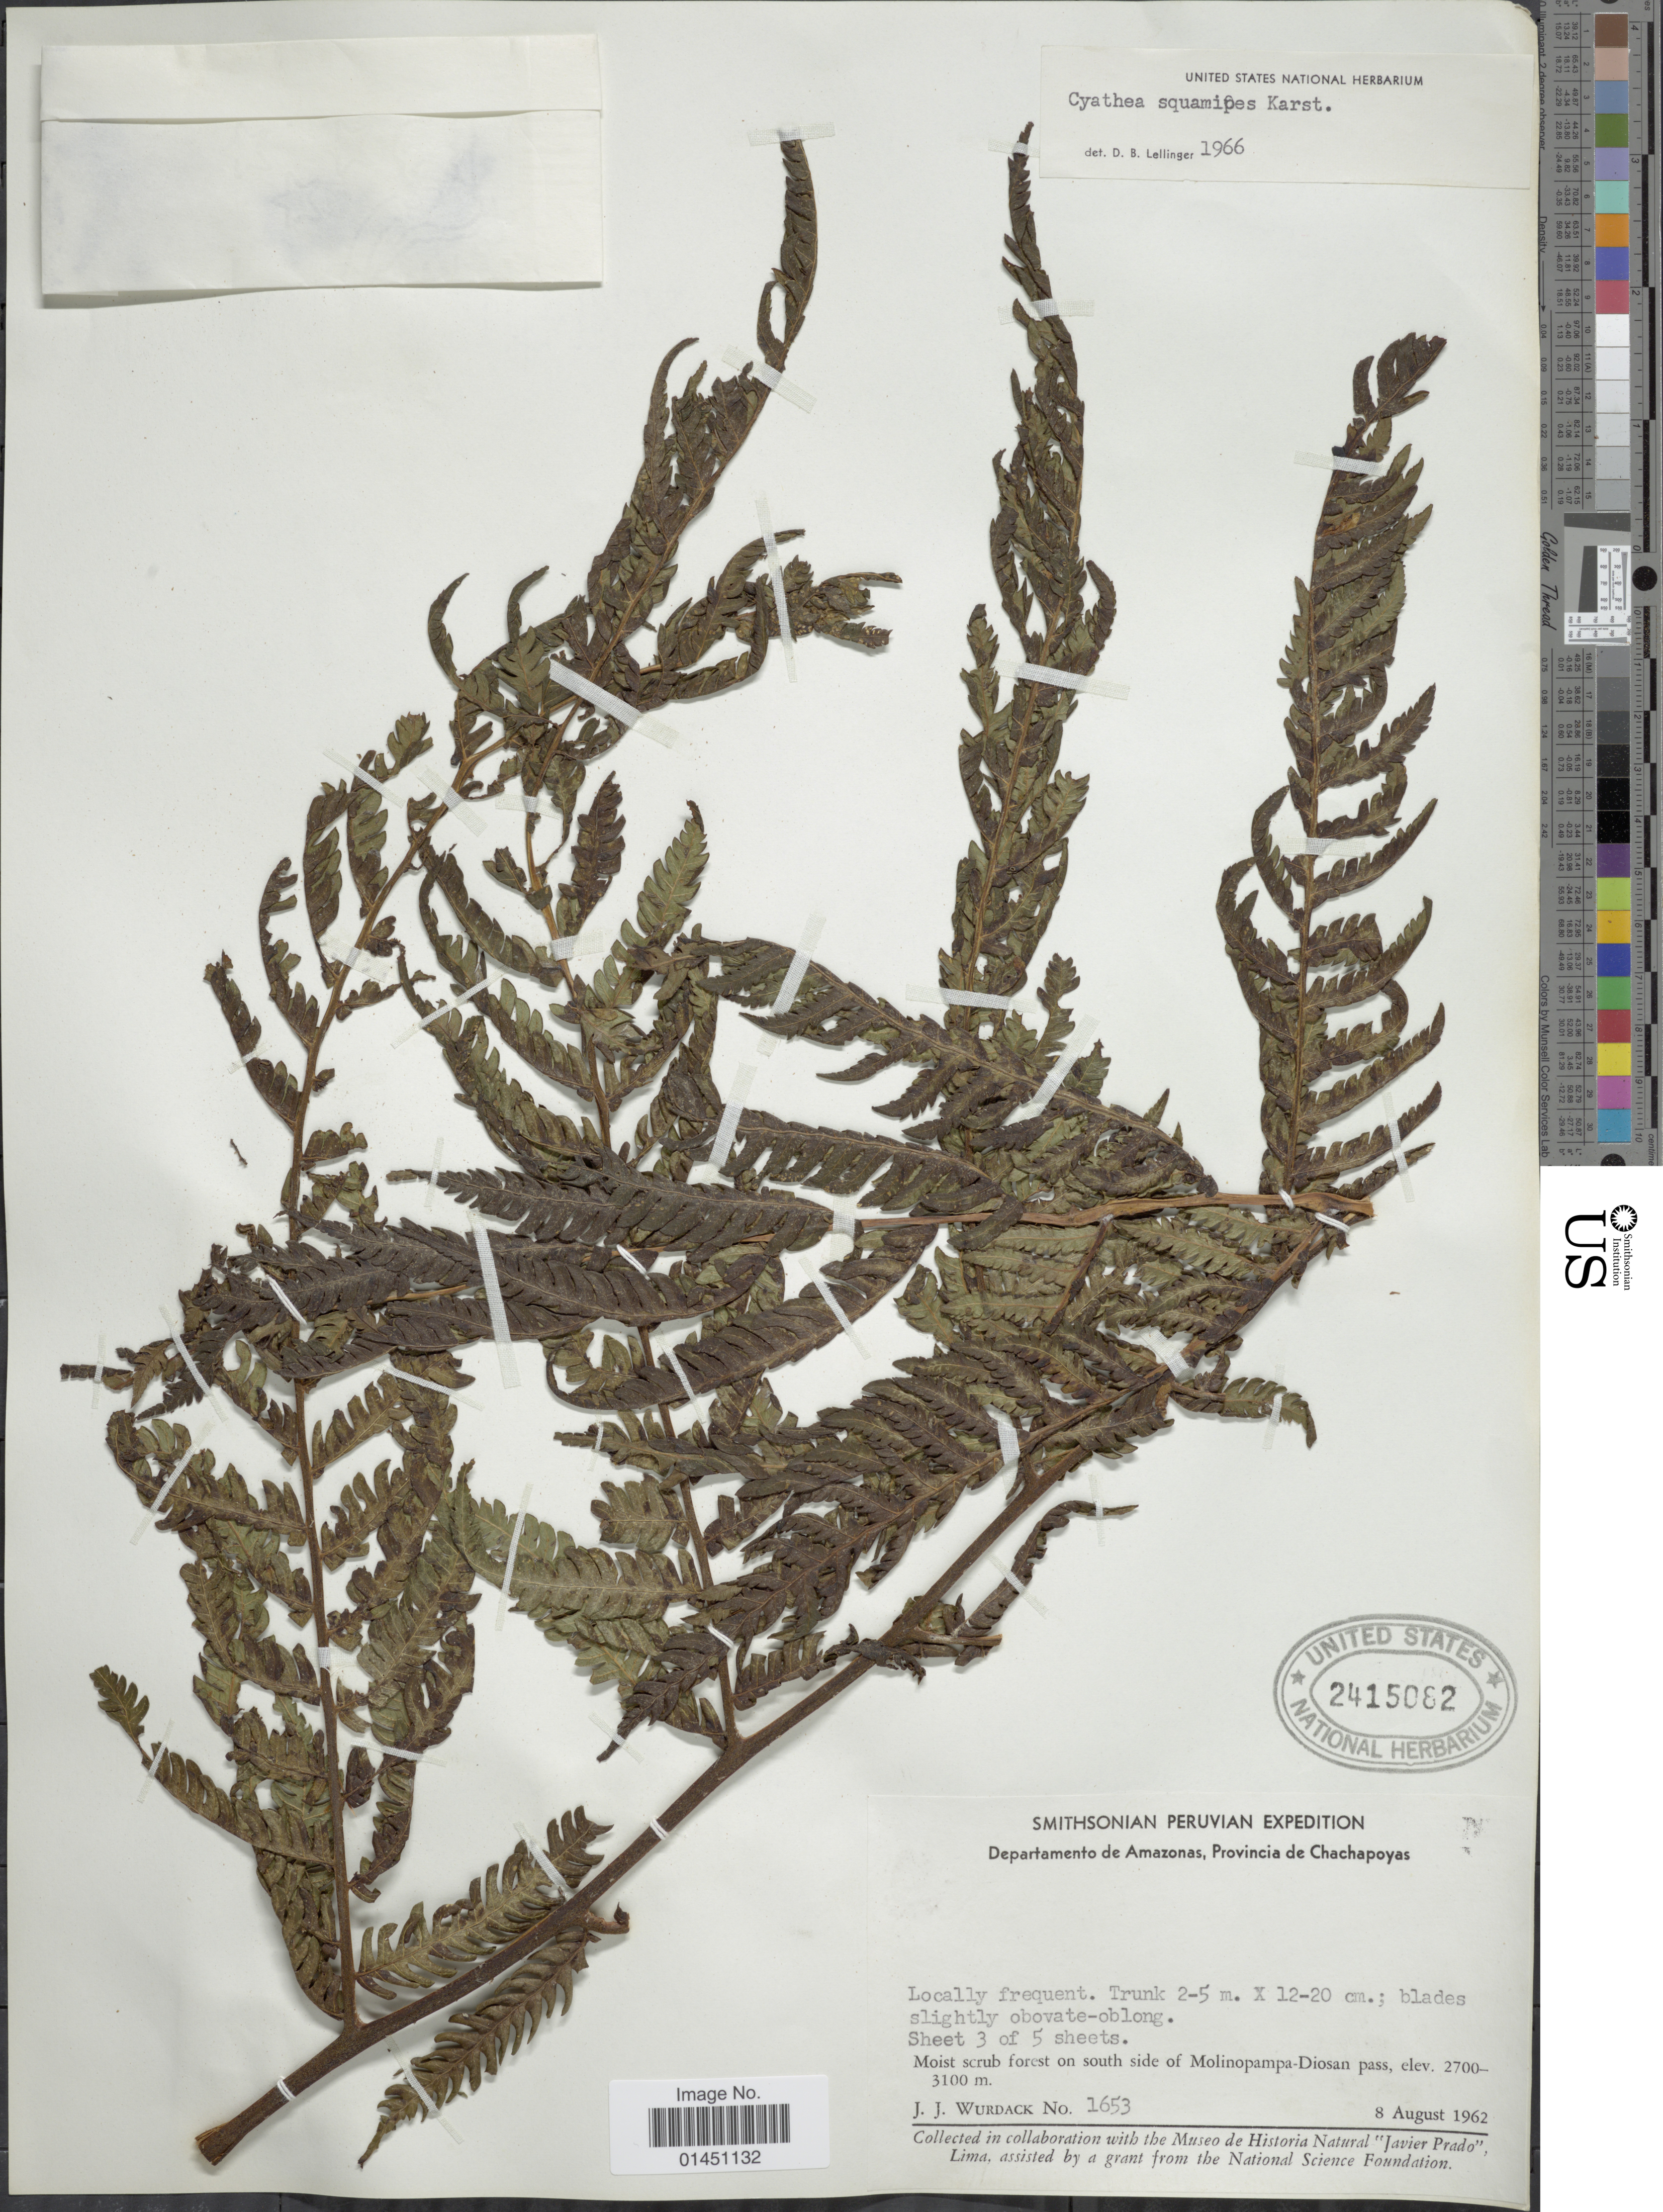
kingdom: Plantae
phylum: Tracheophyta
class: Polypodiopsida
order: Cyatheales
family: Cyatheaceae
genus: Cyathea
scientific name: Cyathea caracasana var. boliviensis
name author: (Rosenst.) R.M. Tryon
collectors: J. J. Wurdack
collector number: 1653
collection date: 1962-08-08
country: Peru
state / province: Amazonas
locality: Provincia de Chachapoyas, Moist scrub forest on south side of Molinopampa - Diosan pass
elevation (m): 2700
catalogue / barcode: US 2415082